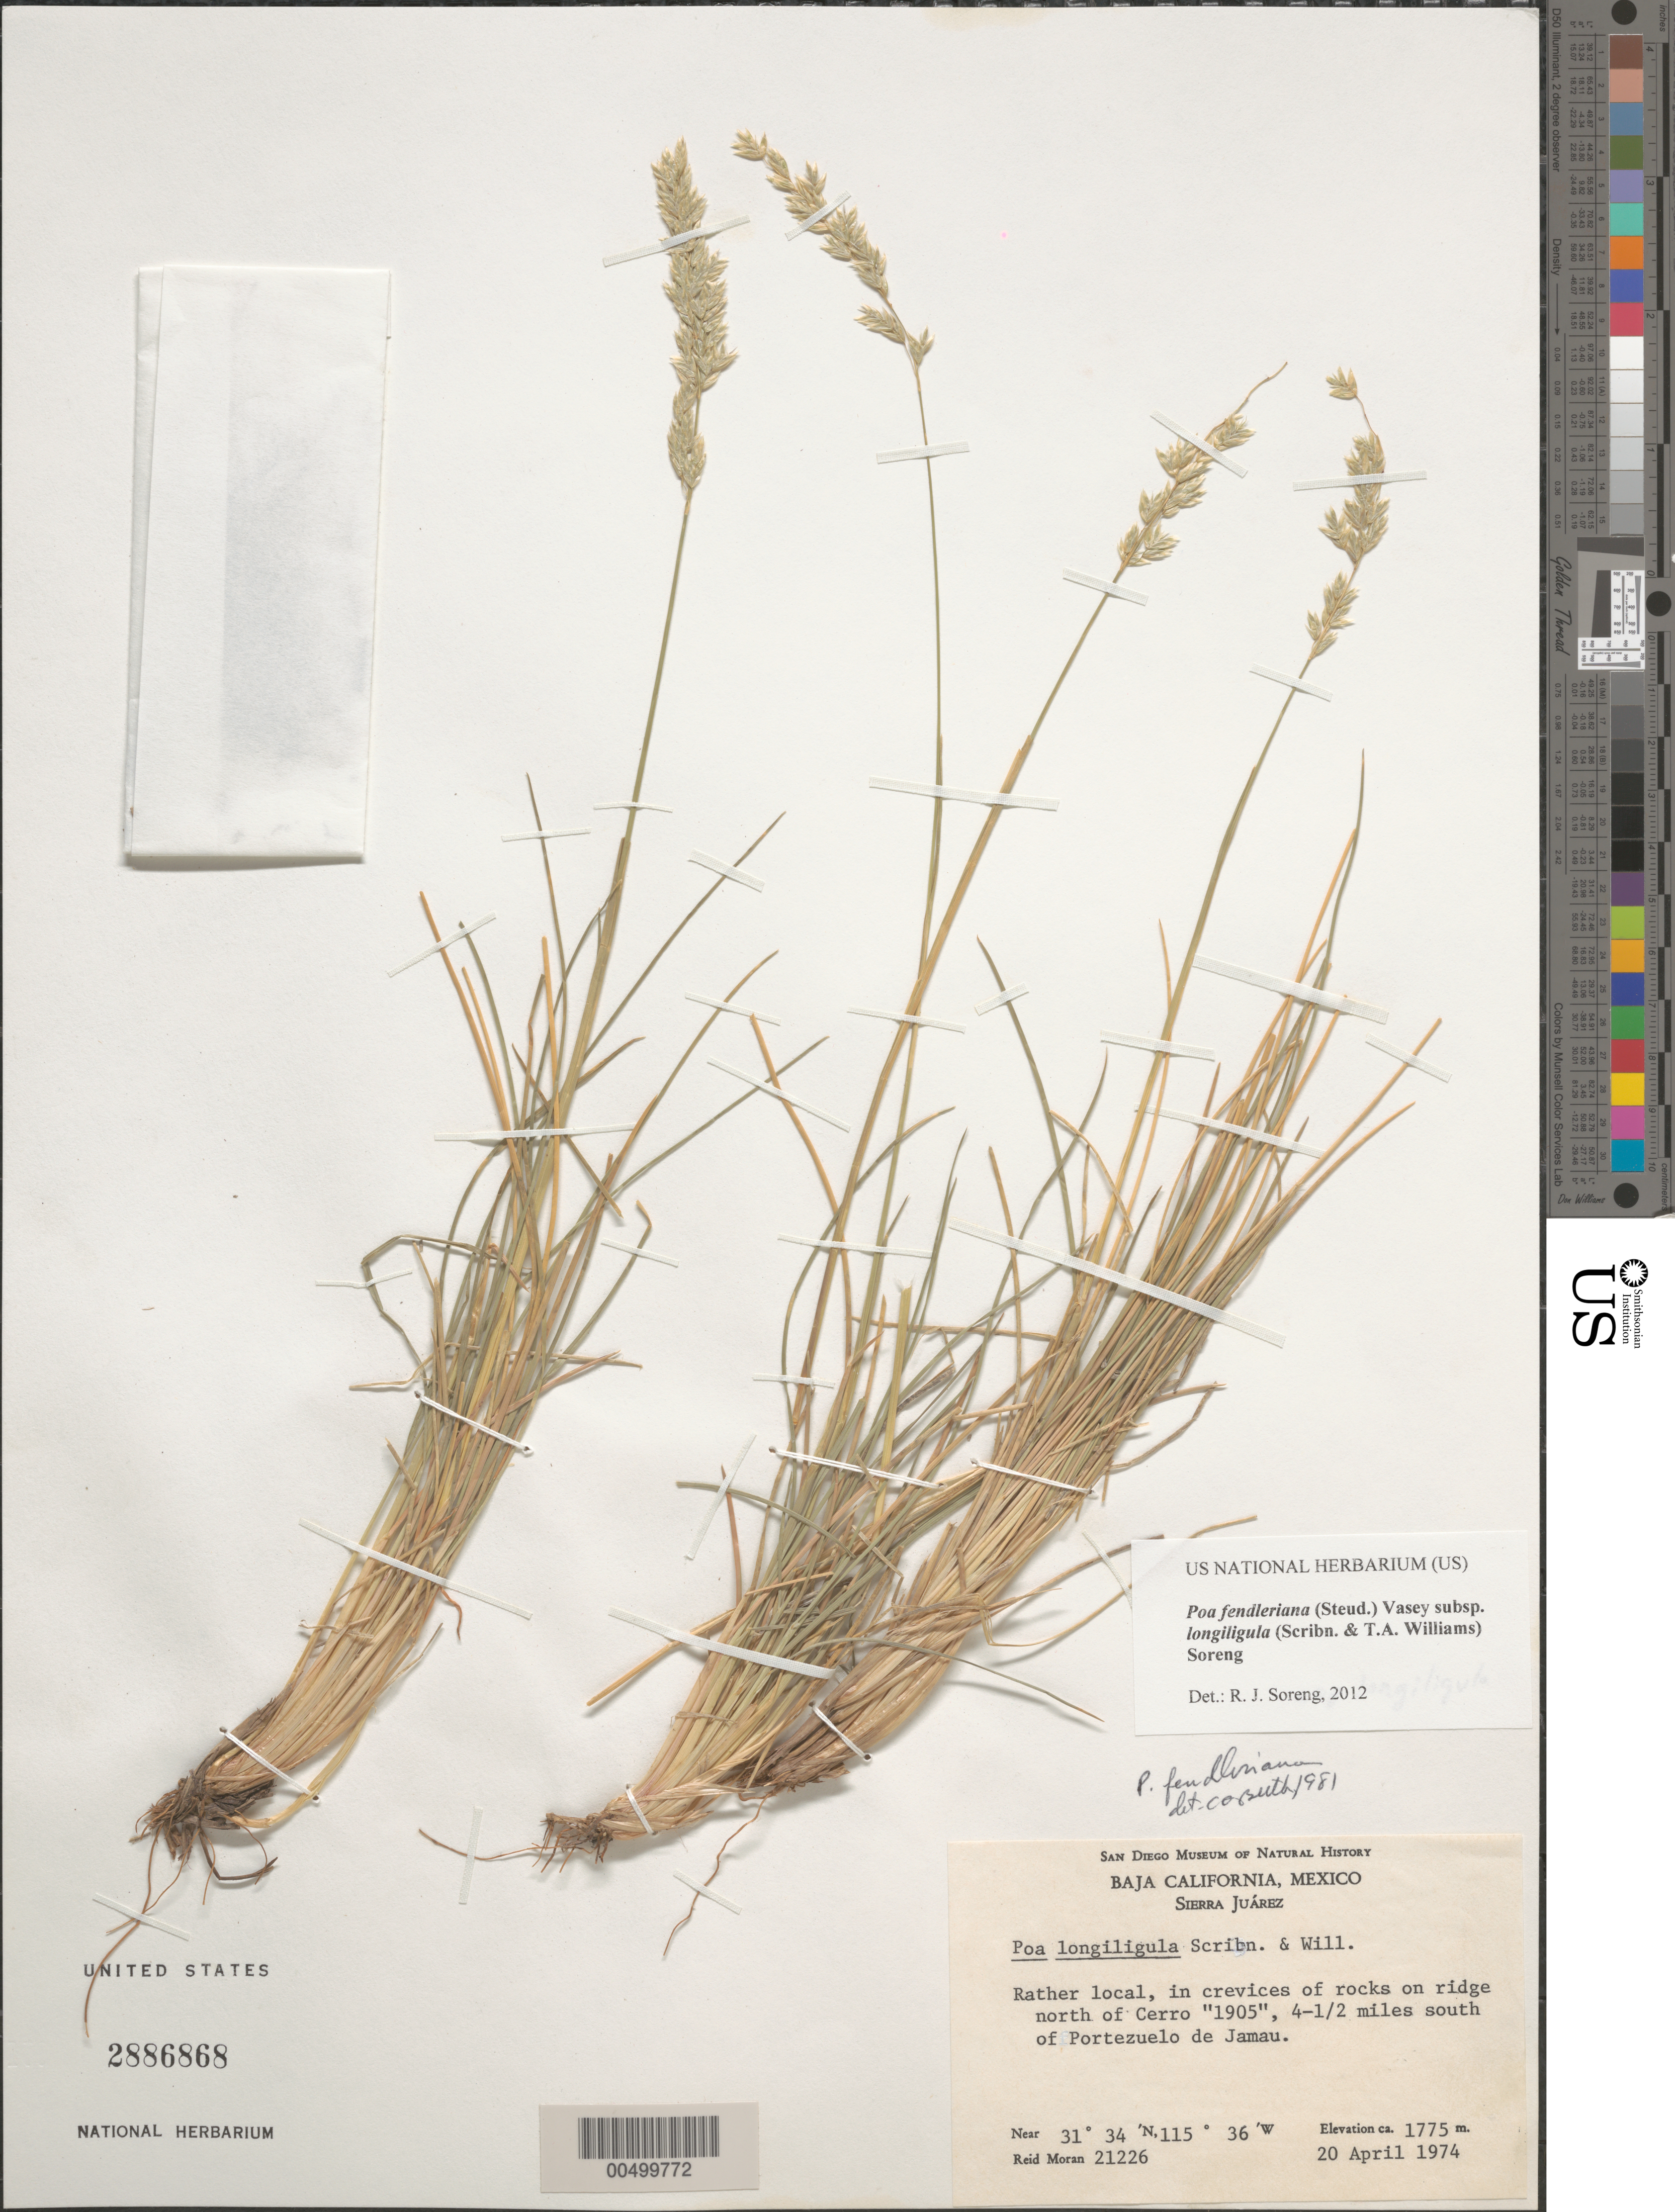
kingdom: Plantae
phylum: Tracheophyta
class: Liliopsida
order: Poales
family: Poaceae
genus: Poa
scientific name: Poa fendleriana subsp. longiligula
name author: (Scribn. & T.A. Williams) Soreng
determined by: Soreng, Robert J., Research Associate (BOT), Smithsonian Institution - National Museum of Natural History (UNITED STATES)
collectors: R. V. Moran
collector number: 21226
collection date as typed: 20 Apr 1974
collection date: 1974-04-20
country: Mexico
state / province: Baja California Norte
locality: Sierra Juarez, ridge N of Cerro 1905, 4.5 mi S of Portezuelo de Jamau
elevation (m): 1775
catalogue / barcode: US 2886868